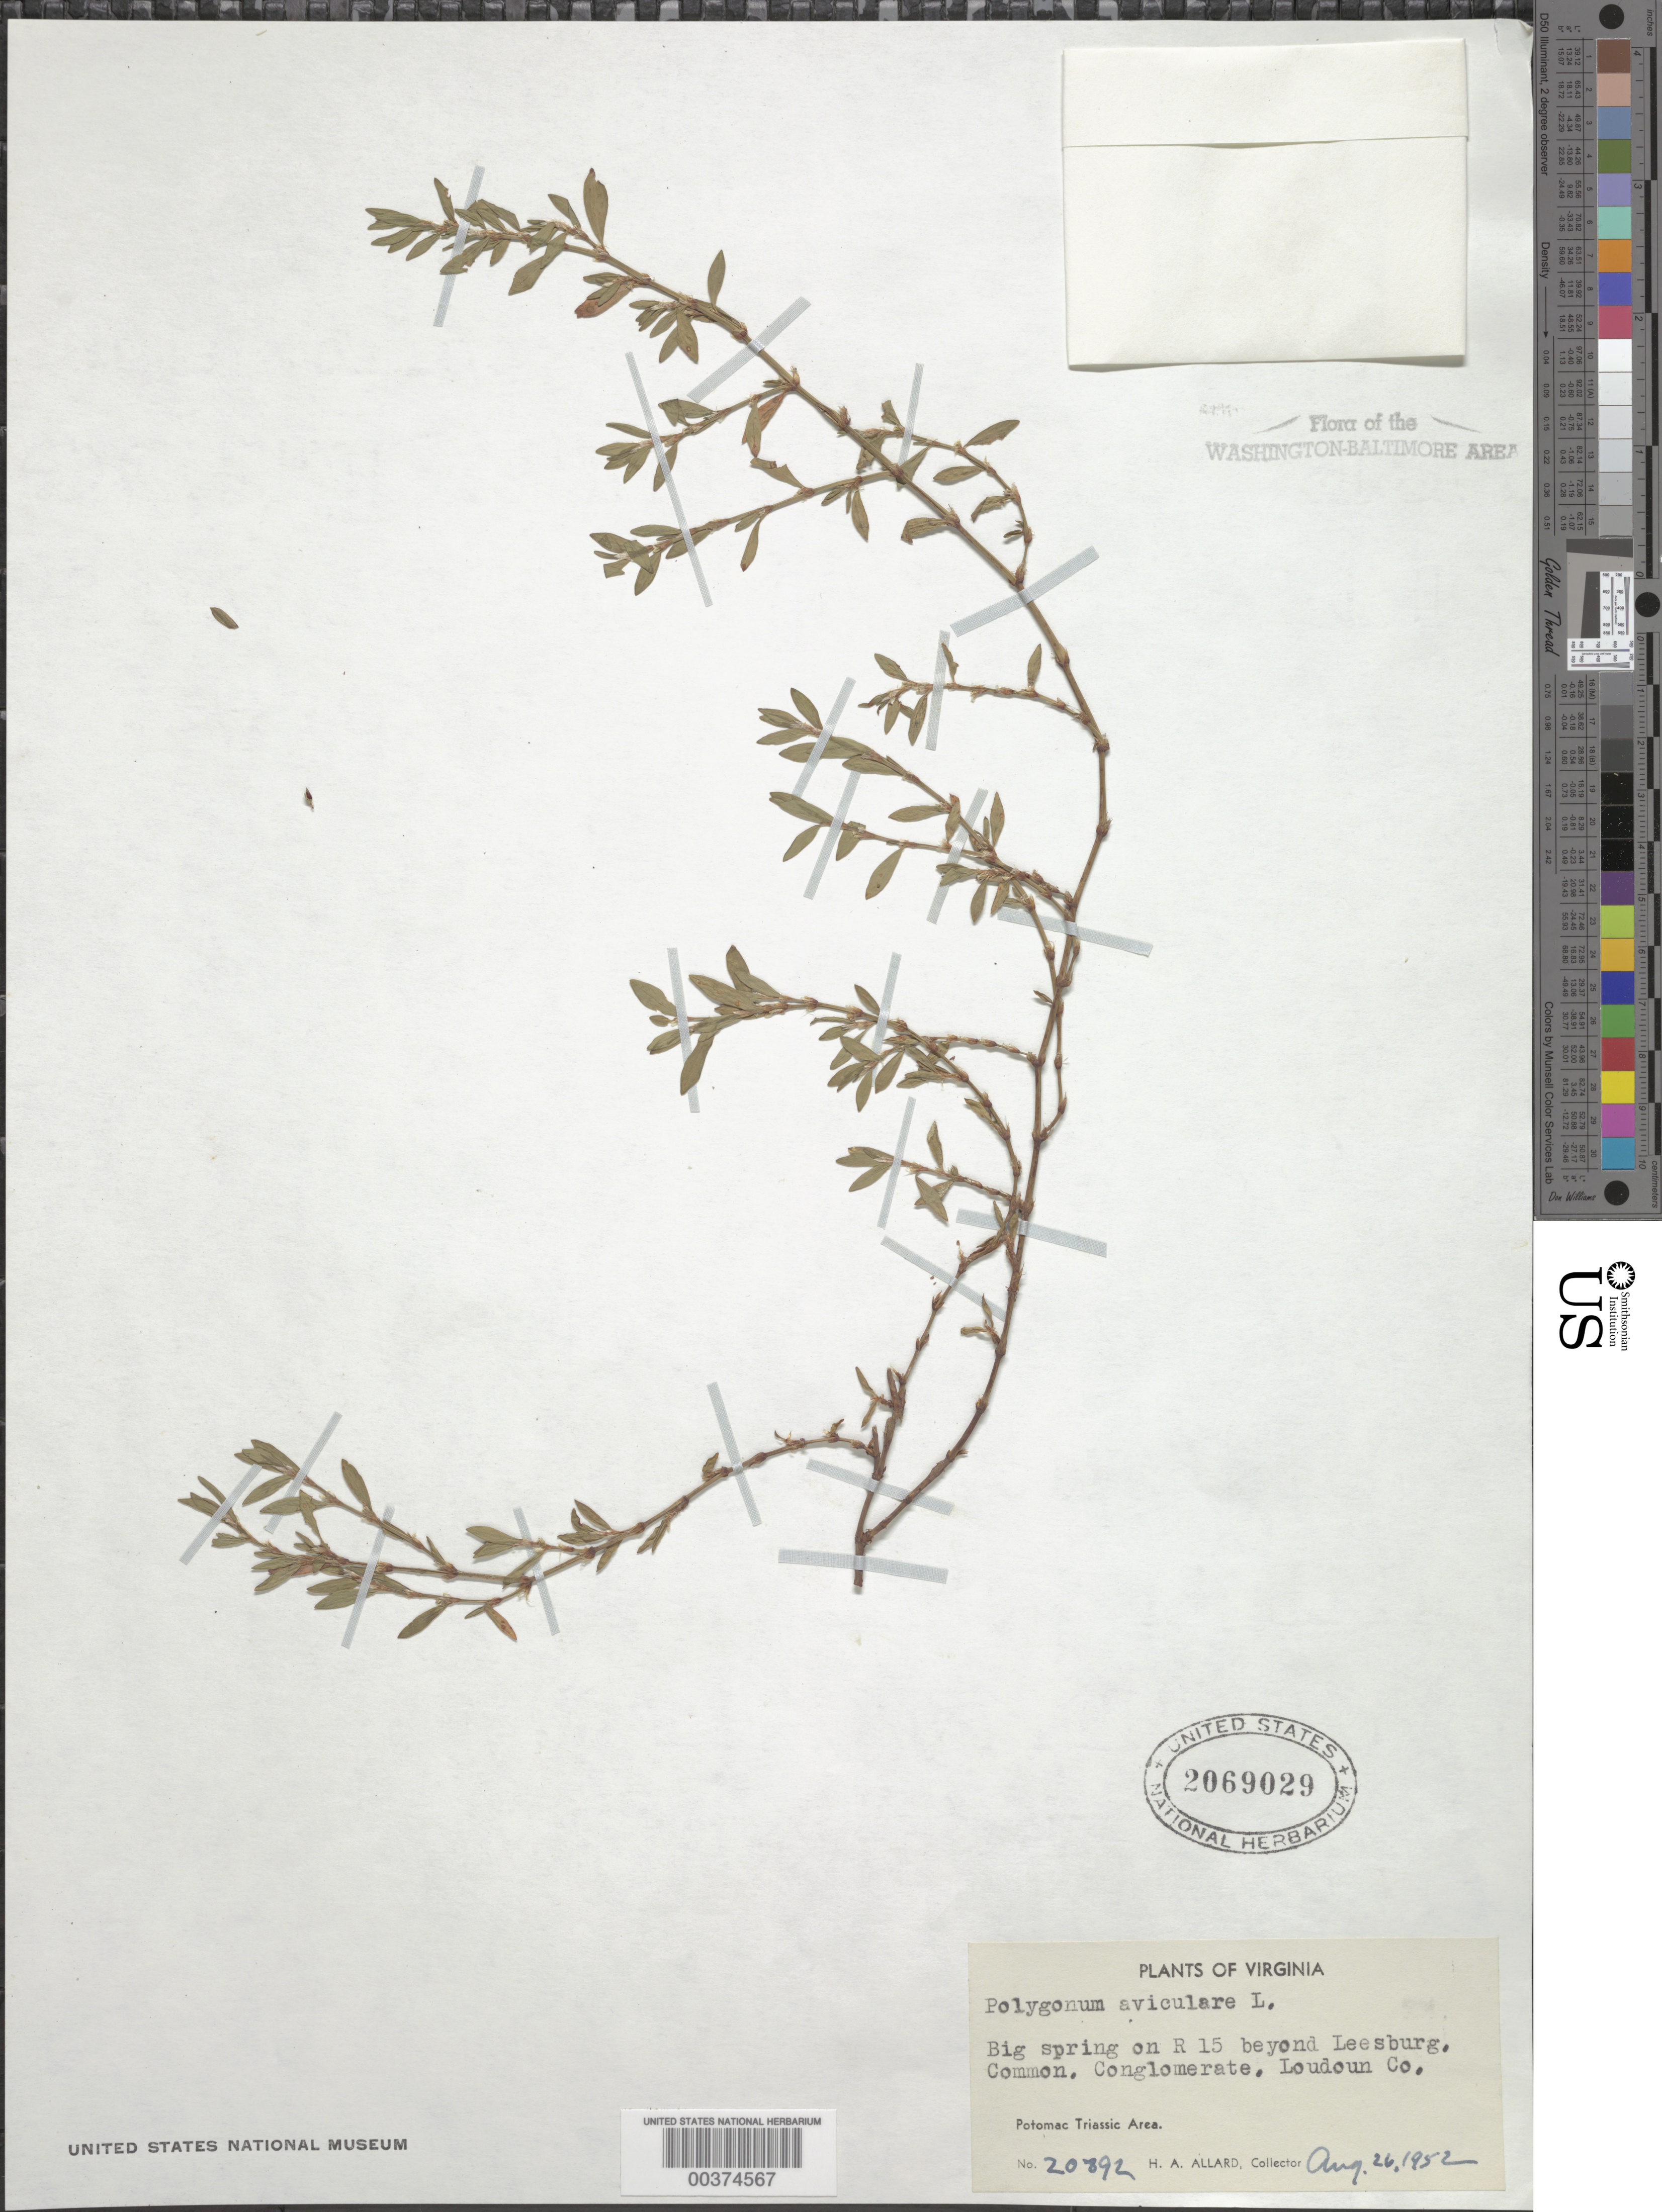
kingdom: Plantae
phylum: Tracheophyta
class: Magnoliopsida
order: Caryophyllales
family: Polygonaceae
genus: Polygonum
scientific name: Polygonum aviculare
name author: L.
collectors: H. A. Allard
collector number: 20892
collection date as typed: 26 Aug 1952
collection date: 1952-08-26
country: United States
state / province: Virginia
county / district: Loudoun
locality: Spring, Route 15 beyond Leesburg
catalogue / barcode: US 2069029